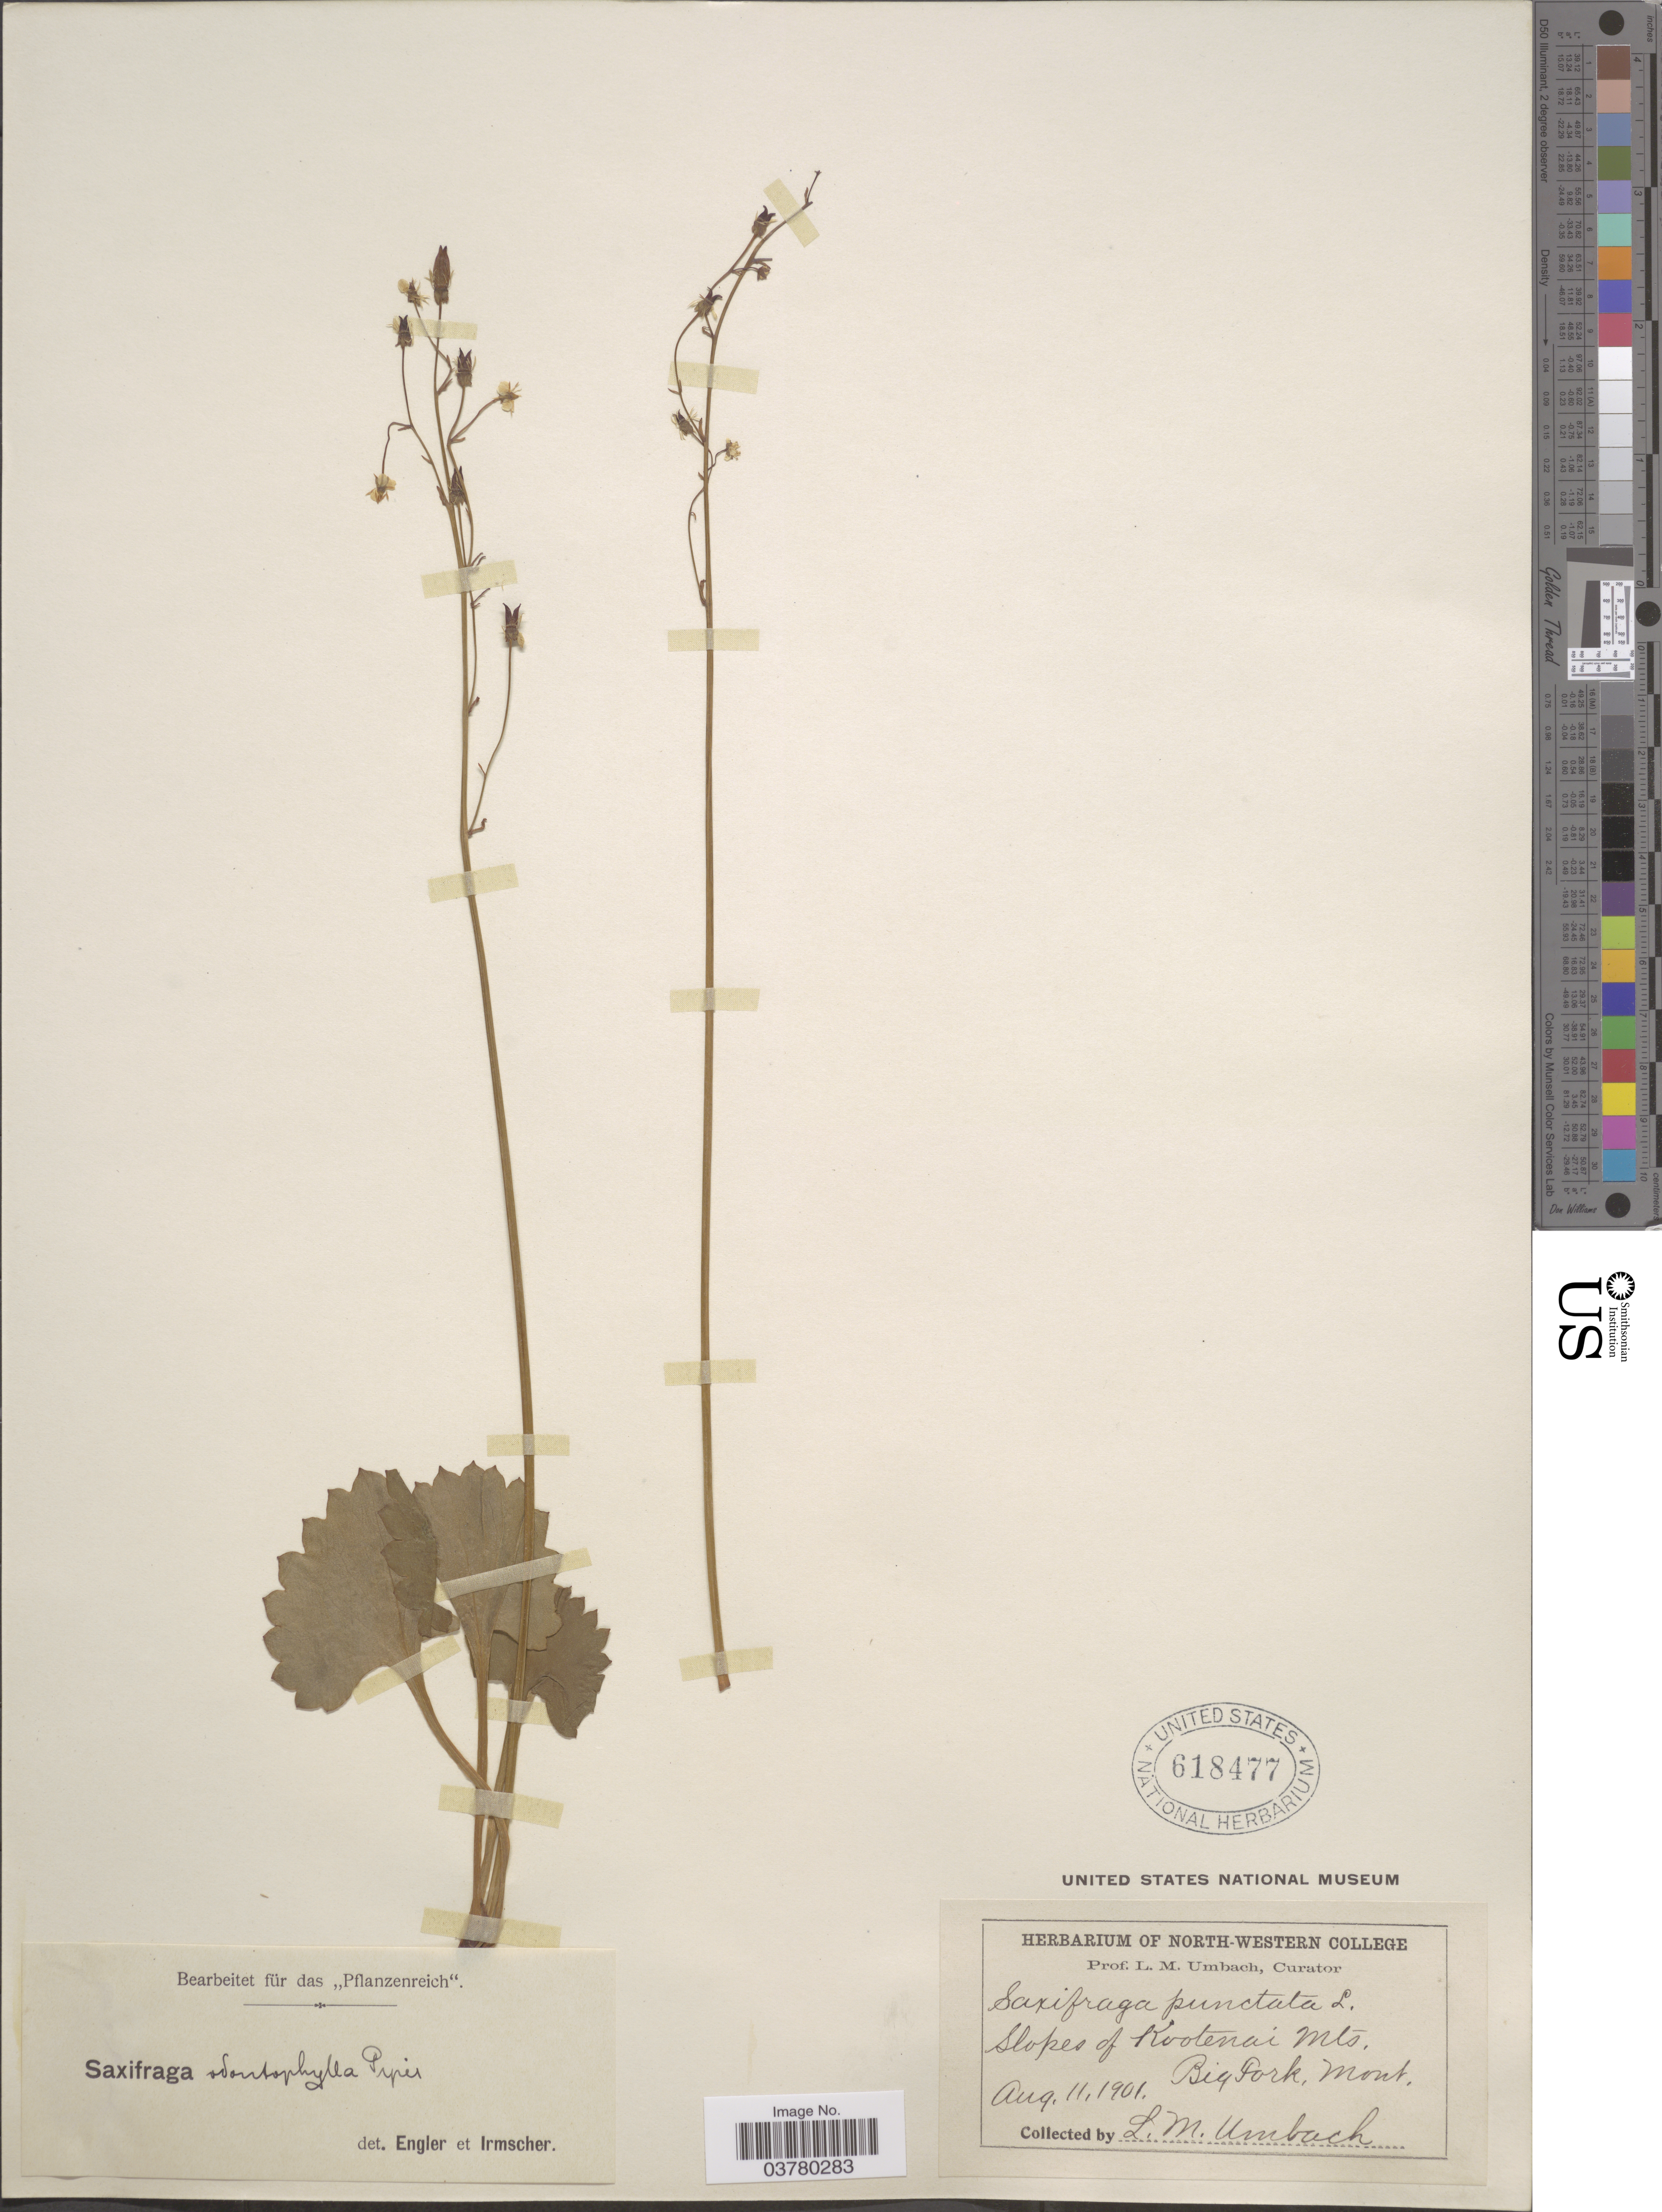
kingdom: Plantae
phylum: Tracheophyta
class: Magnoliopsida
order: Saxifragales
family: Saxifragaceae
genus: Micranthes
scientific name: Micranthes odontoloma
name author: (Piper) A. Heller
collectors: L. M. Umbach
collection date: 1901-08-11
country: United States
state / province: Montana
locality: Slopes of Kootenai Mts, Big Fork.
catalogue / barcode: US 618477